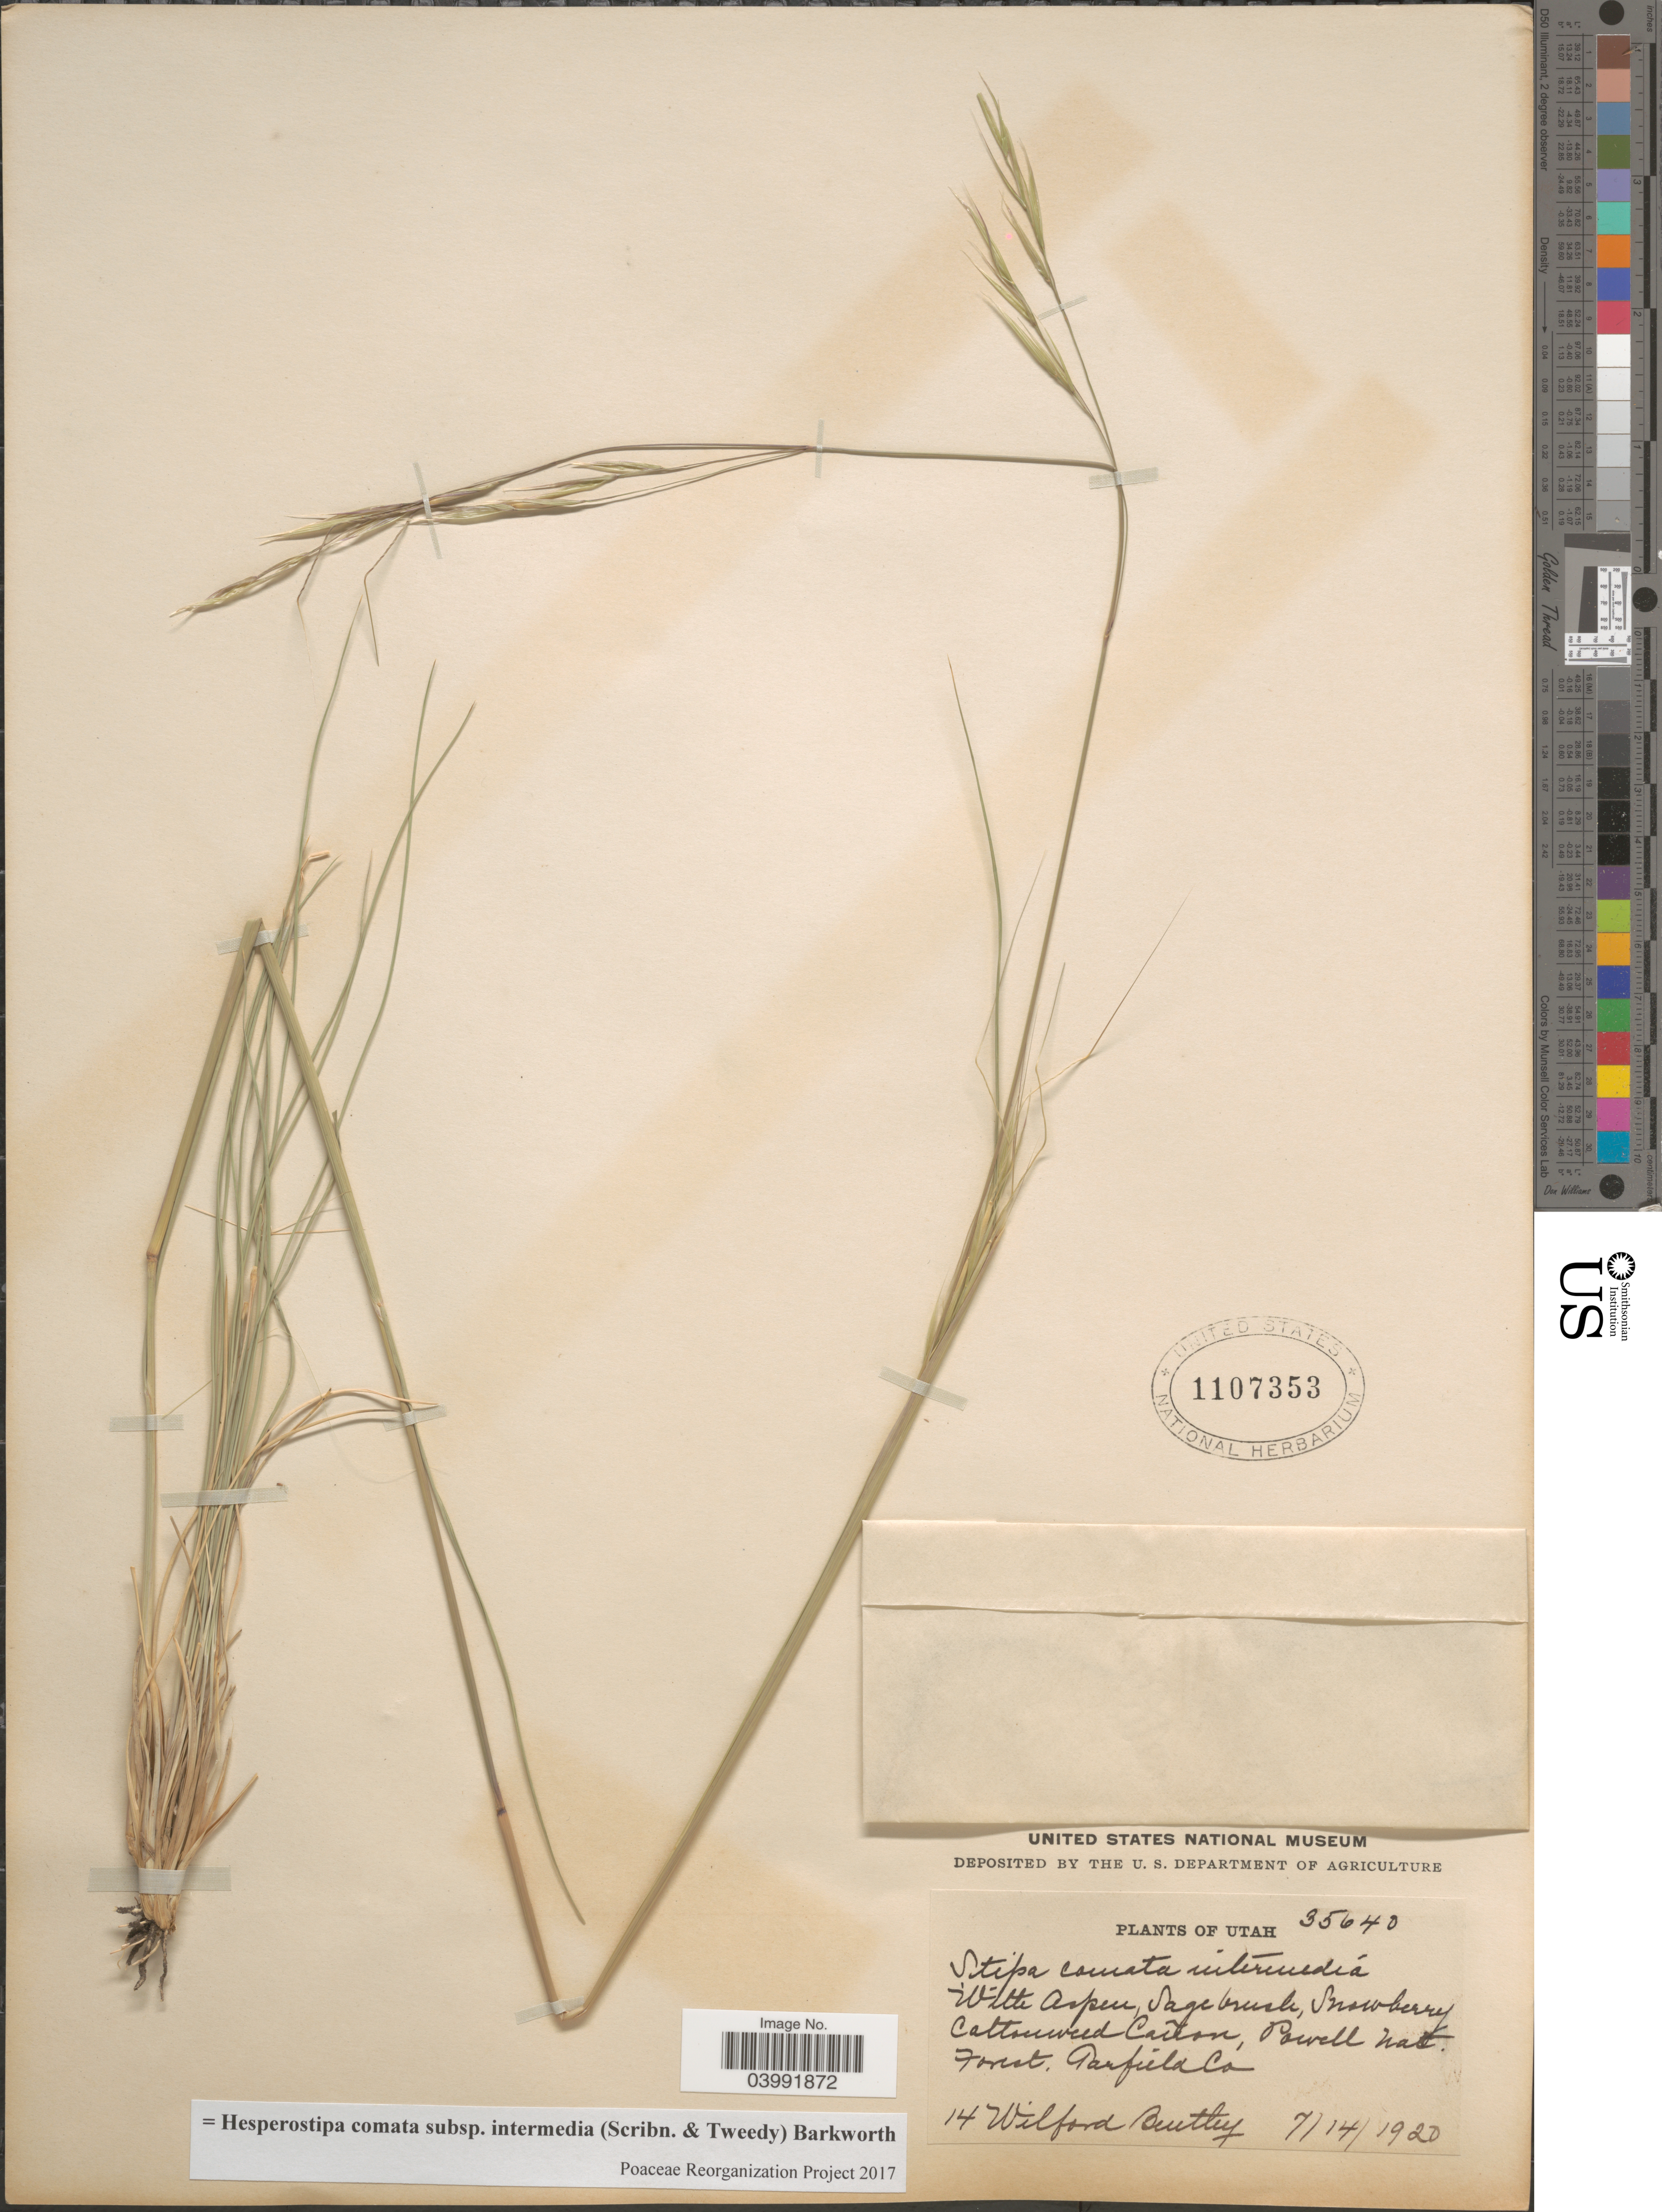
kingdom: Plantae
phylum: Tracheophyta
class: Liliopsida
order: Poales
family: Poaceae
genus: Hesperostipa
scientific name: Hesperostipa comata subsp. intermedia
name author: (Scribn. & Tweedy) Barkworth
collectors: W. Bentley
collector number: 14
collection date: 1920-07-14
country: United States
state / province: Utah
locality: White Aspen, Sage brush, Snowberry Cottonweed Cañon, Powell Nat. Forest. Garfield Co.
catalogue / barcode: US 1107353